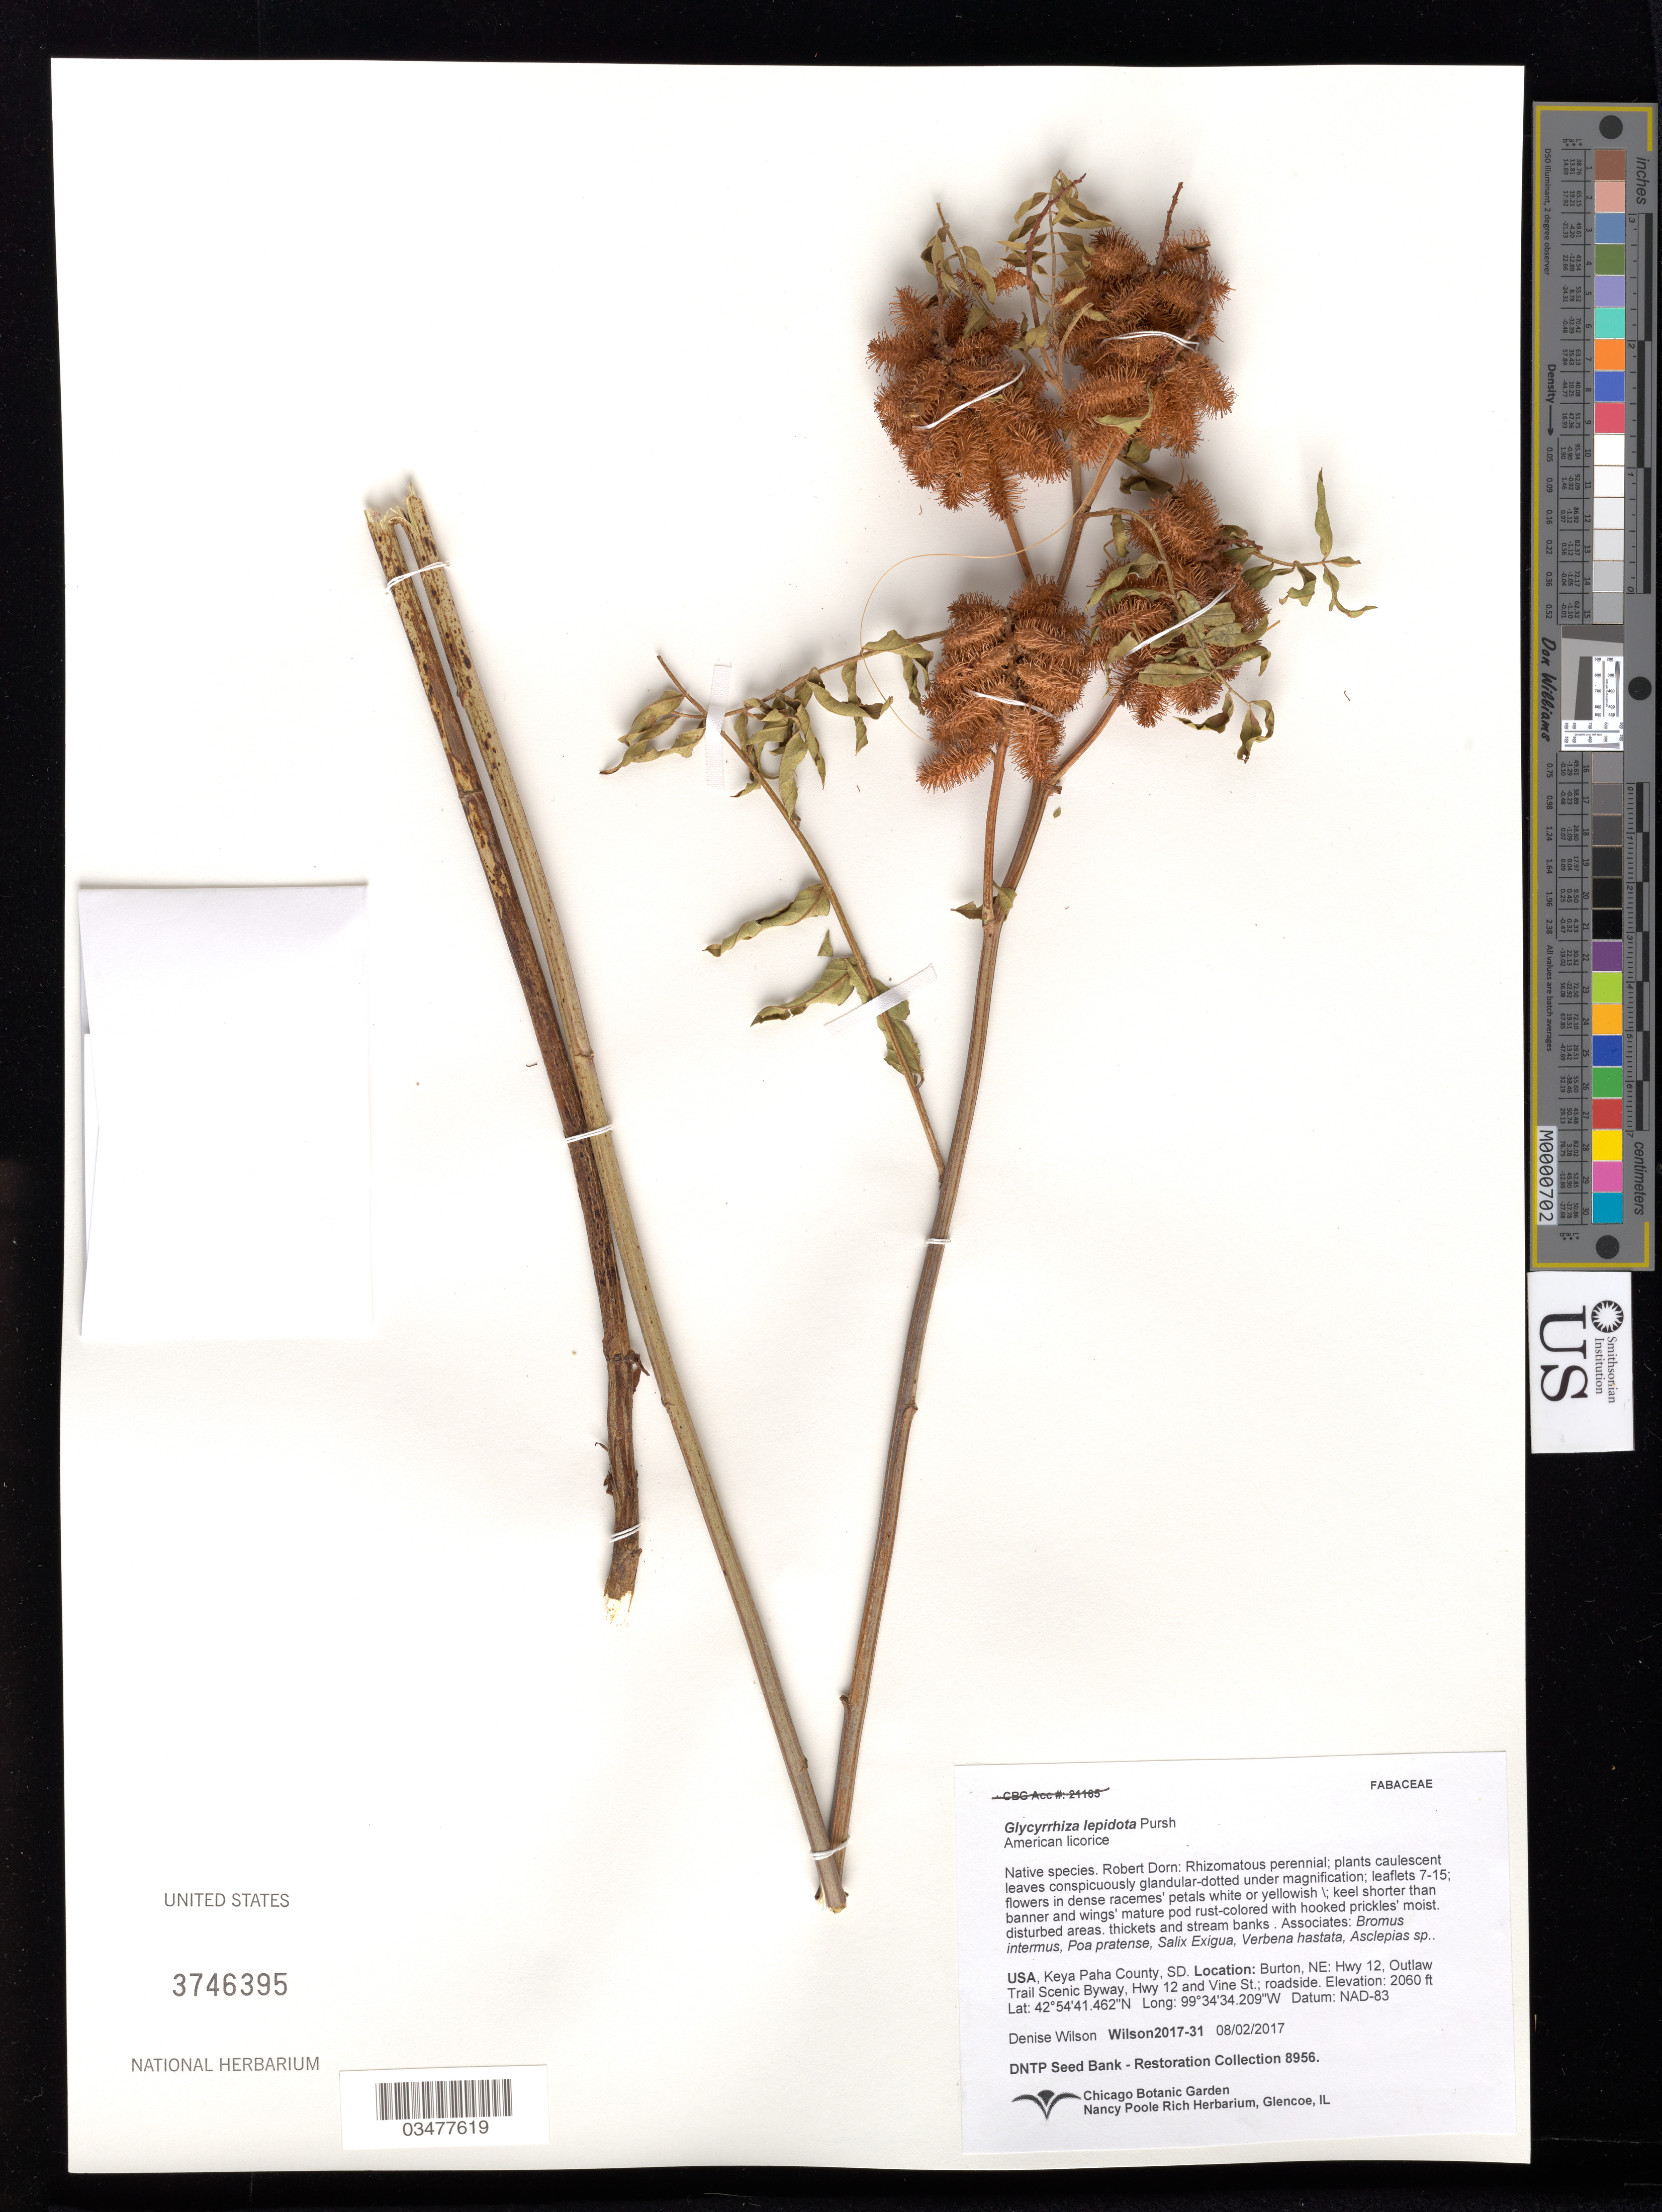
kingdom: Plantae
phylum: Tracheophyta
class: Magnoliopsida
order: Fabales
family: Fabaceae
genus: Glycyrrhiza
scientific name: Glycyrrhiza lepidota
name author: Pursh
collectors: D. Wilson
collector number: Wilson2017-31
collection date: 2017-08-02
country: United States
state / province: Nebraska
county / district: Keya Paha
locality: Burton, Outlaw Trail Scenic Byway, Hwy 12 and Vine Str, roadside.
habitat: Disturbed areas, thickets and stream banks. With Bromus intermus, Poa pratense, Asclepias sp., ect.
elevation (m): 628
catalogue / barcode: US 3746395